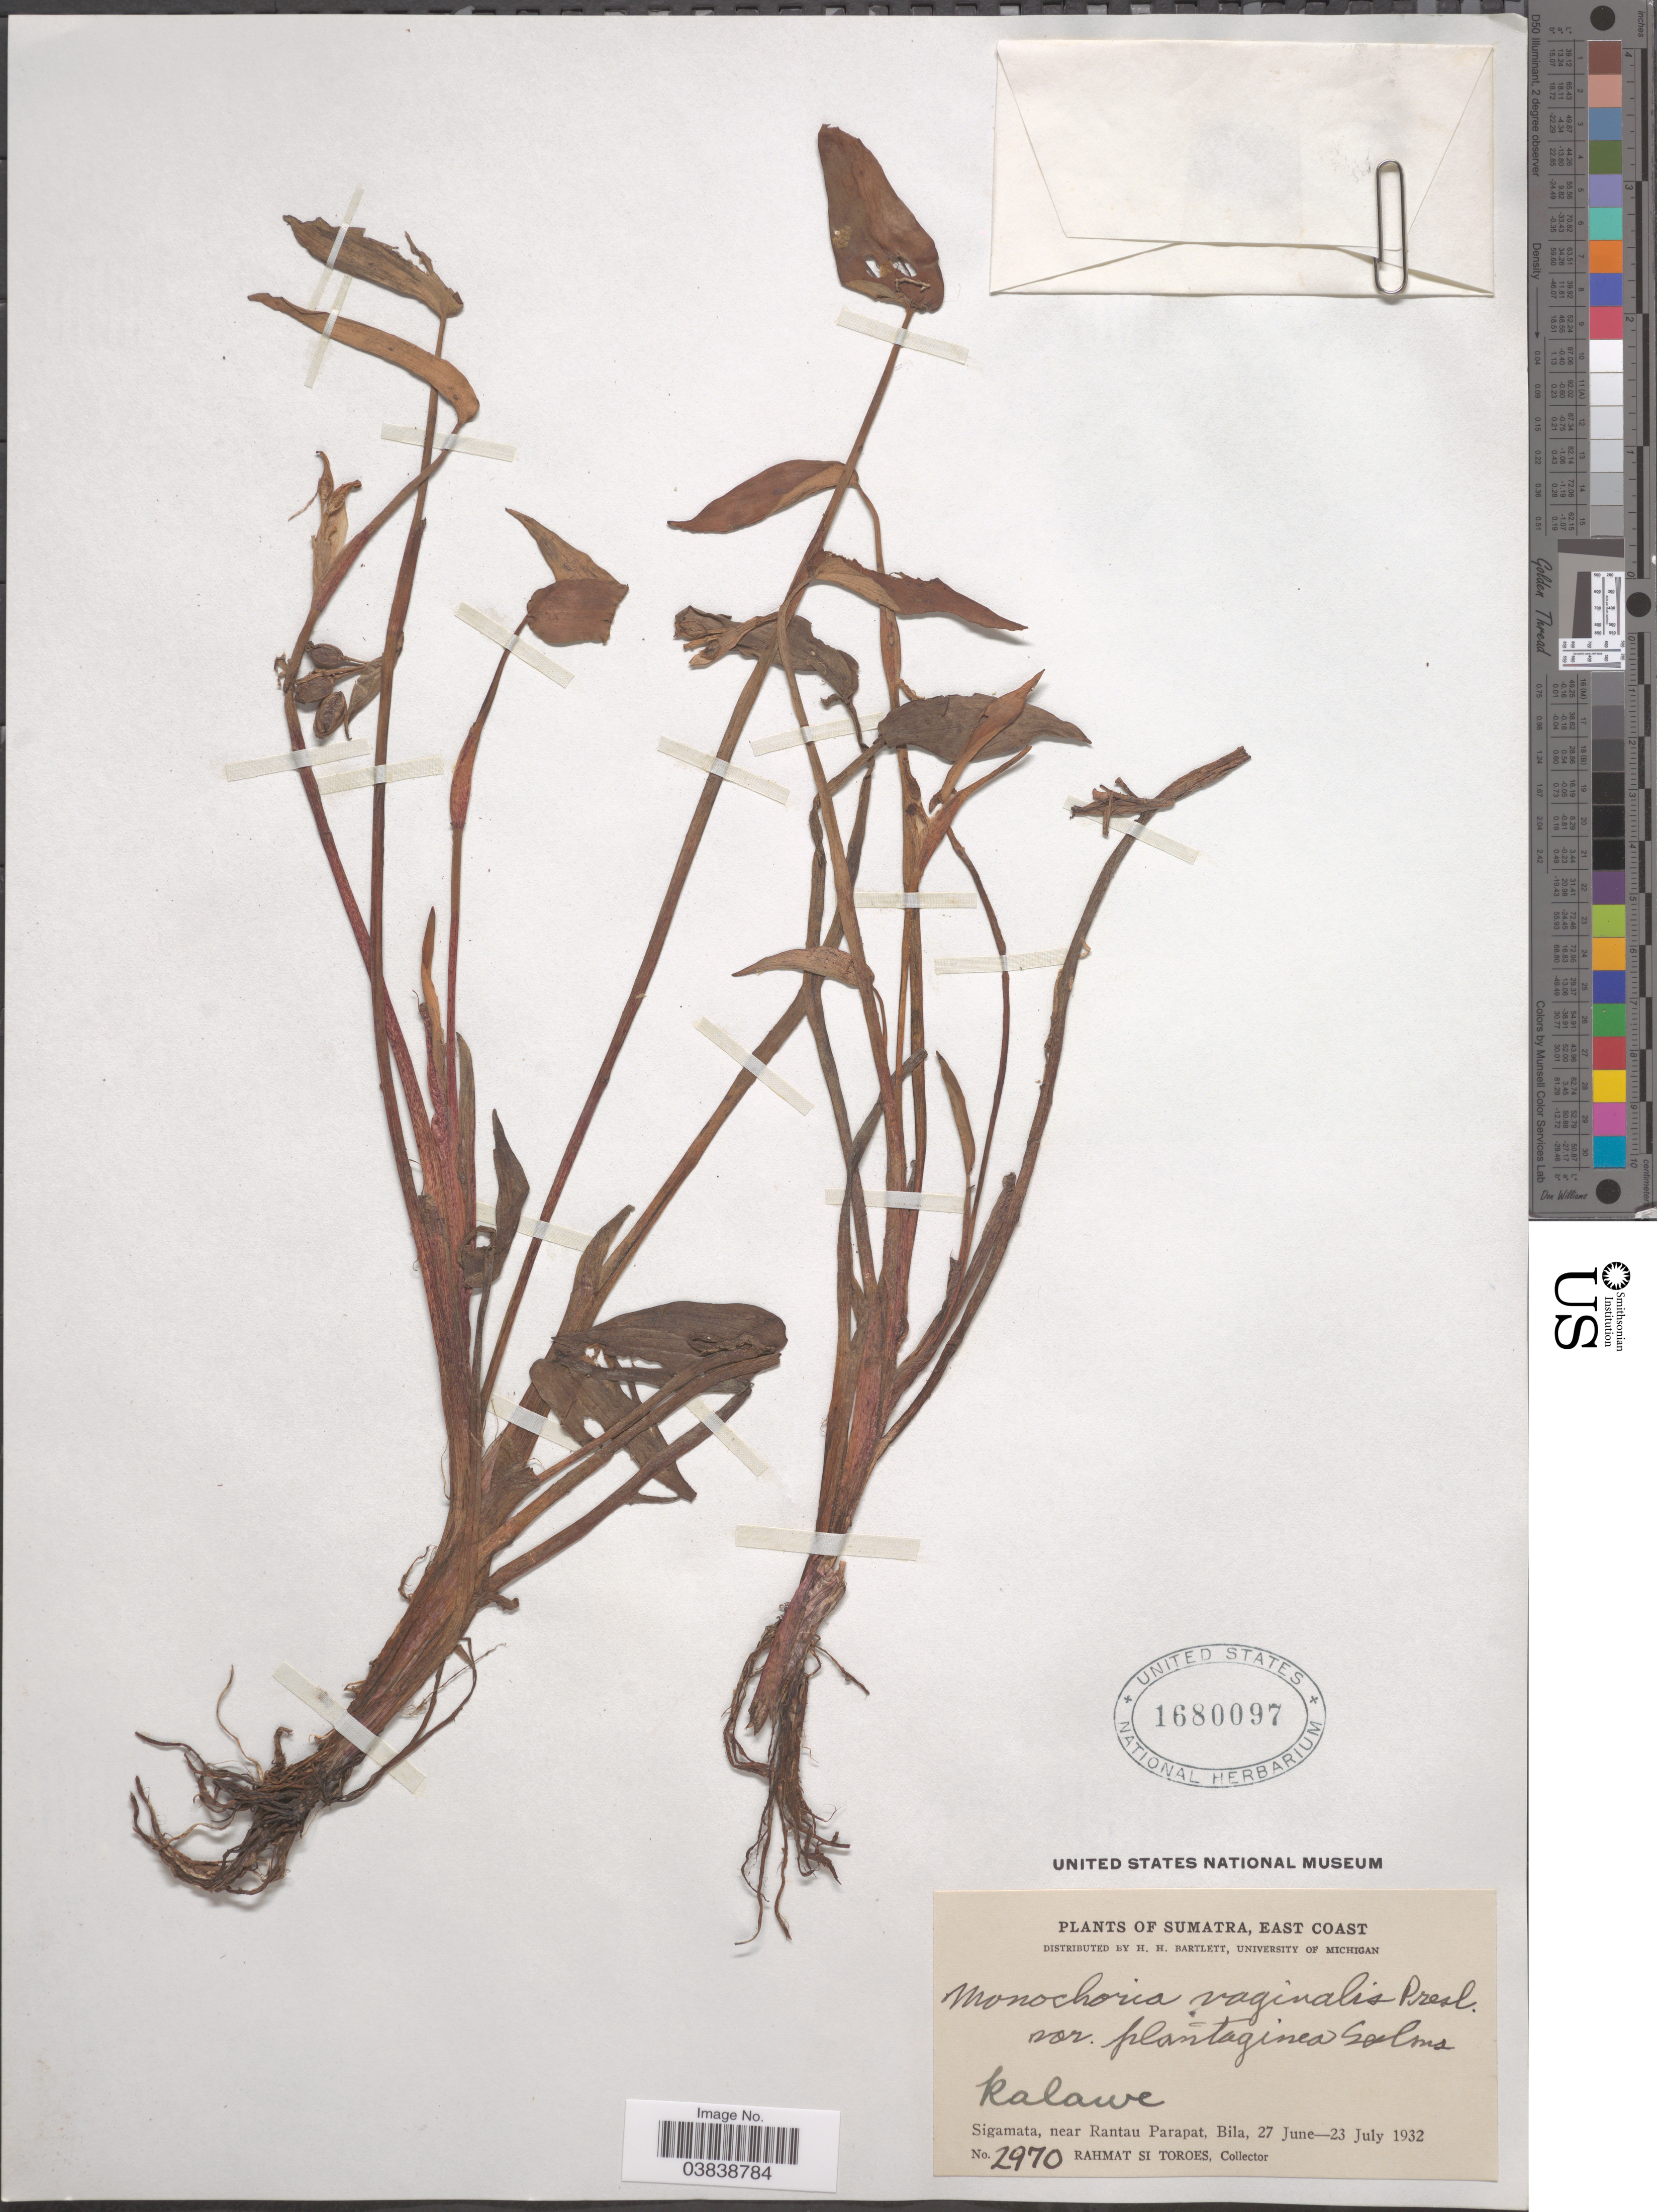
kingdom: Plantae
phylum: Tracheophyta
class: Liliopsida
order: Commelinales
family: Pontederiaceae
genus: Monochoria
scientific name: Monochoria vaginalis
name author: (Burm. f.) C. Presl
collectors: Rahmat Si Boeea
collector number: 2970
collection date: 1932-06-27/1932-07-23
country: Indonesia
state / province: Sumatra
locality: Sumatra, East Coast. Sigamata, near Rantau Parapat, Bila.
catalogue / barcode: US 1680097